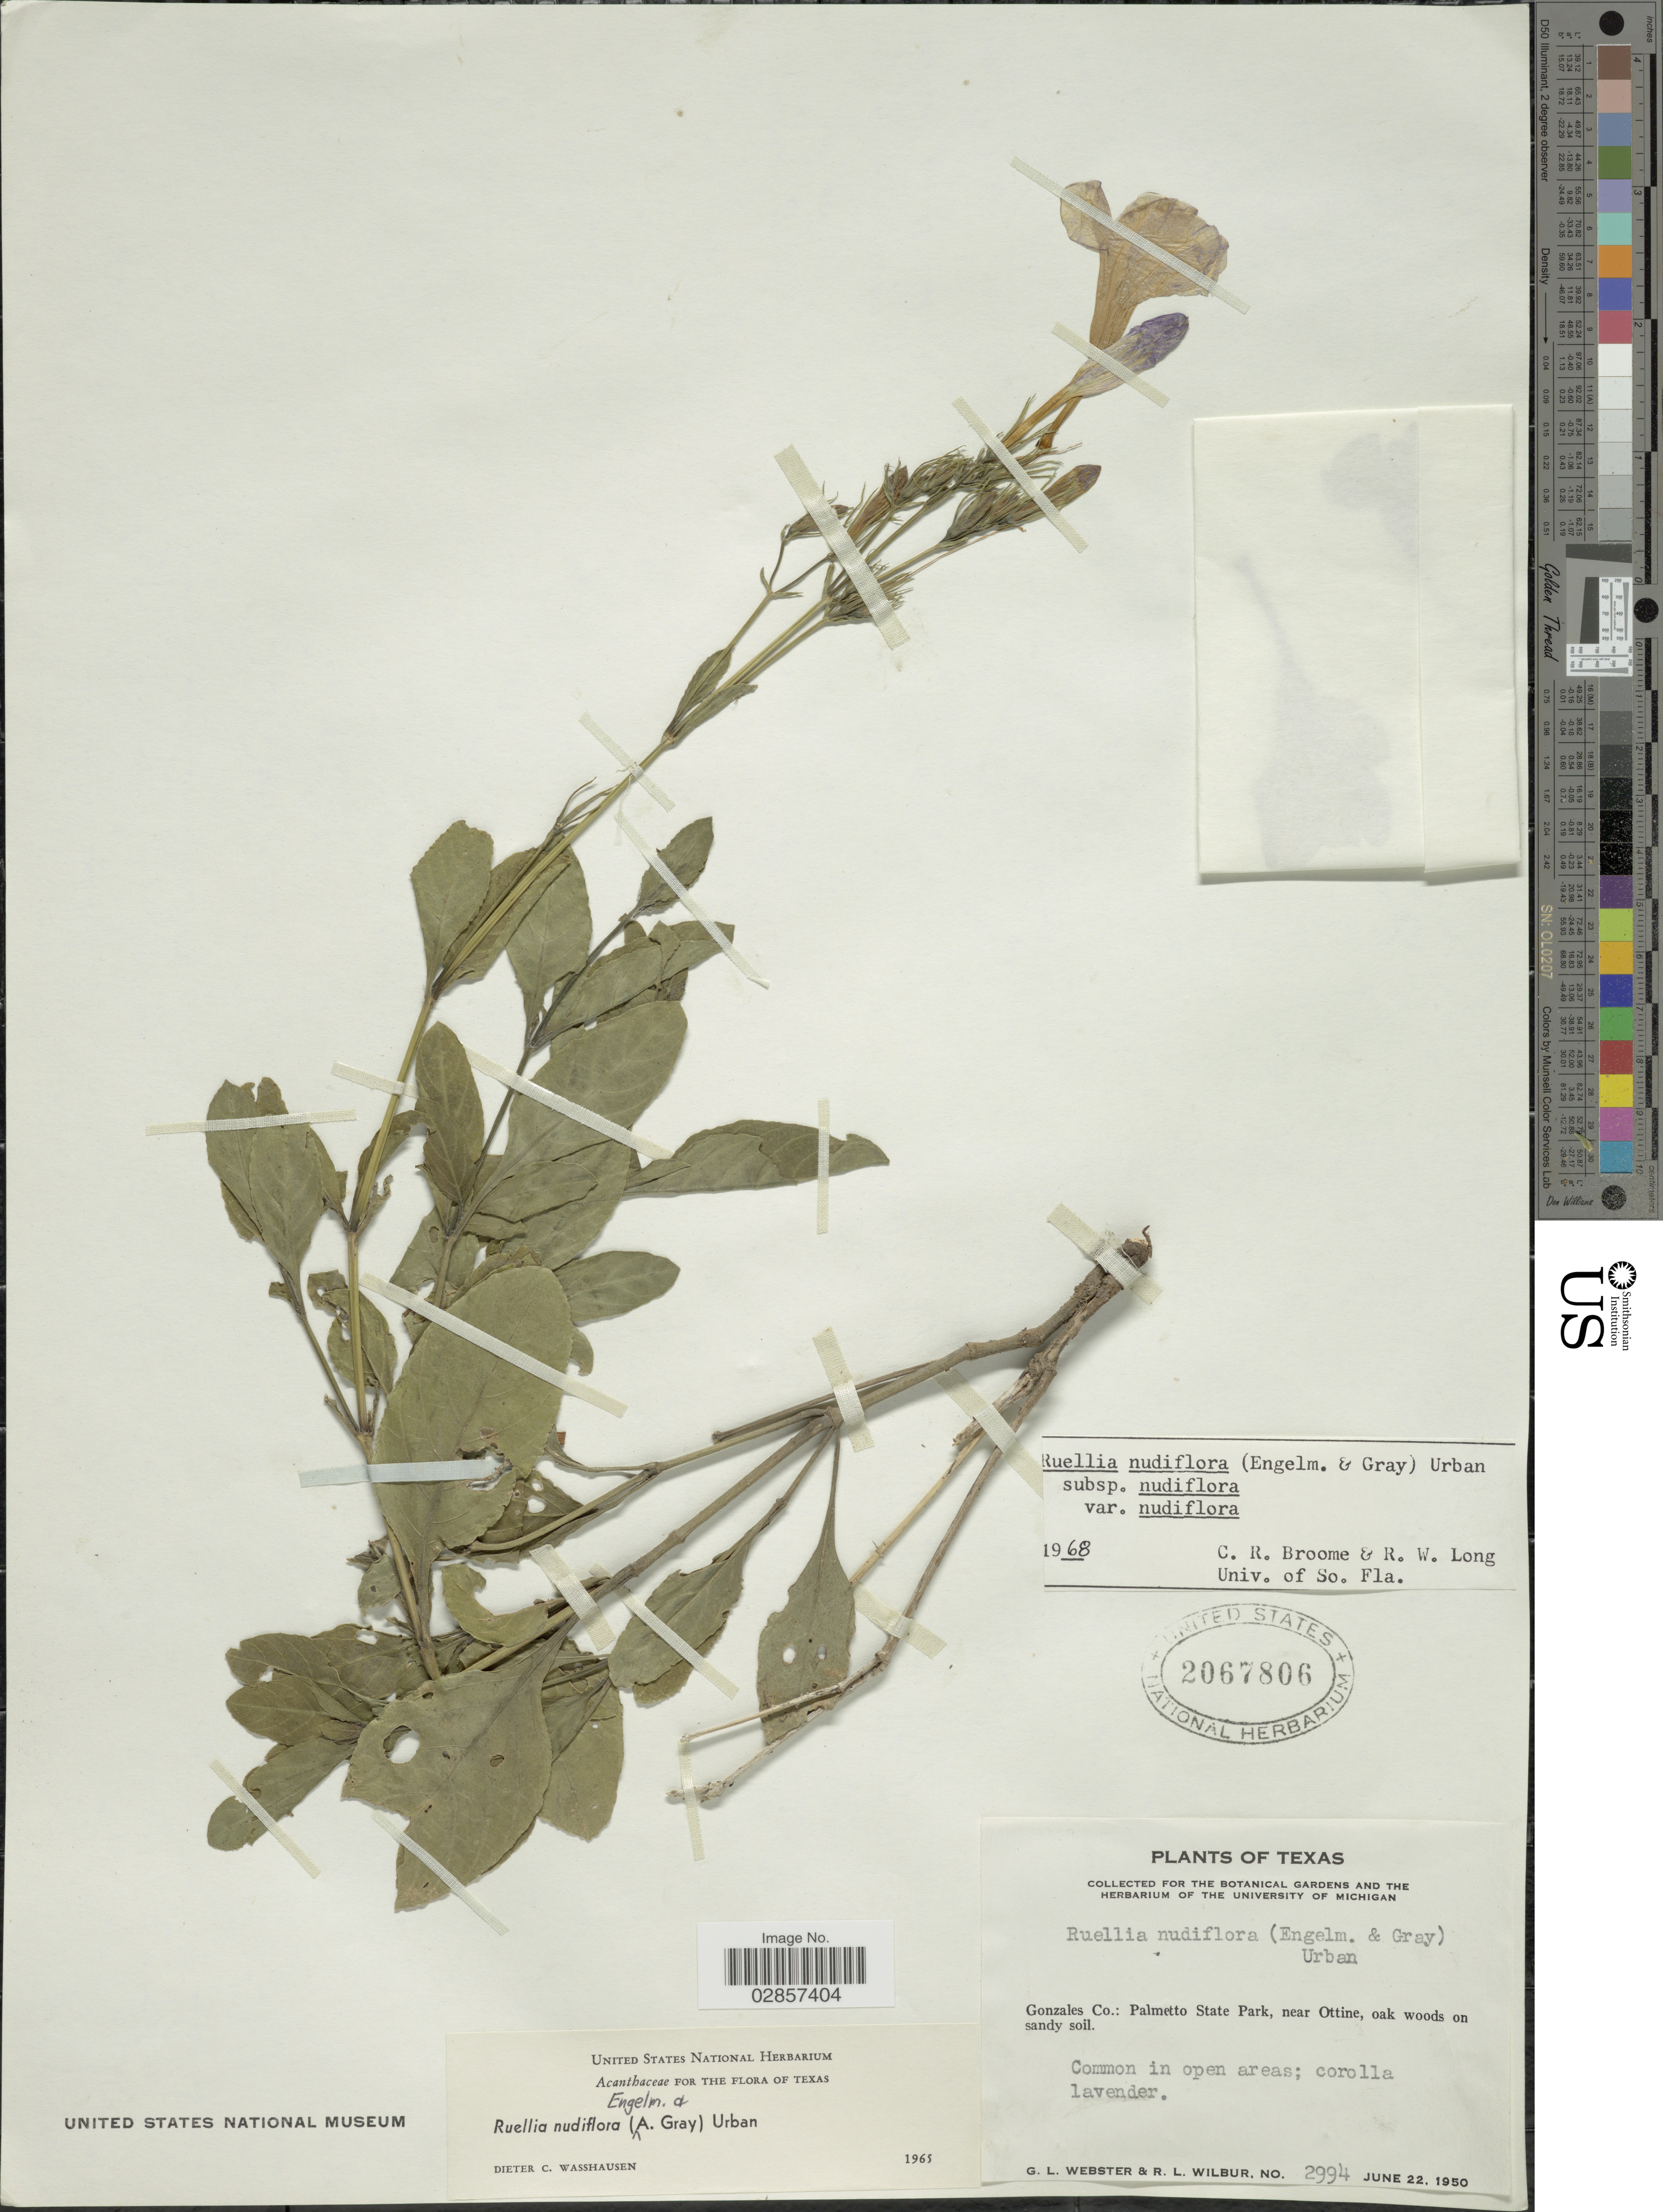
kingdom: Plantae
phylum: Tracheophyta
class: Magnoliopsida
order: Lamiales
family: Acanthaceae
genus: Ruellia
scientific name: Ruellia nudiflora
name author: (Engelm. & A. Gray) Urb.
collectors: G. L. Webster & R. L. Wilbur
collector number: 2994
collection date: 1950-06-22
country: United States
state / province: Texas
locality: Gonzales Co.: Palmetto State Park, near Ottine, oak woods on sandy soil.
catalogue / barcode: US 2067806